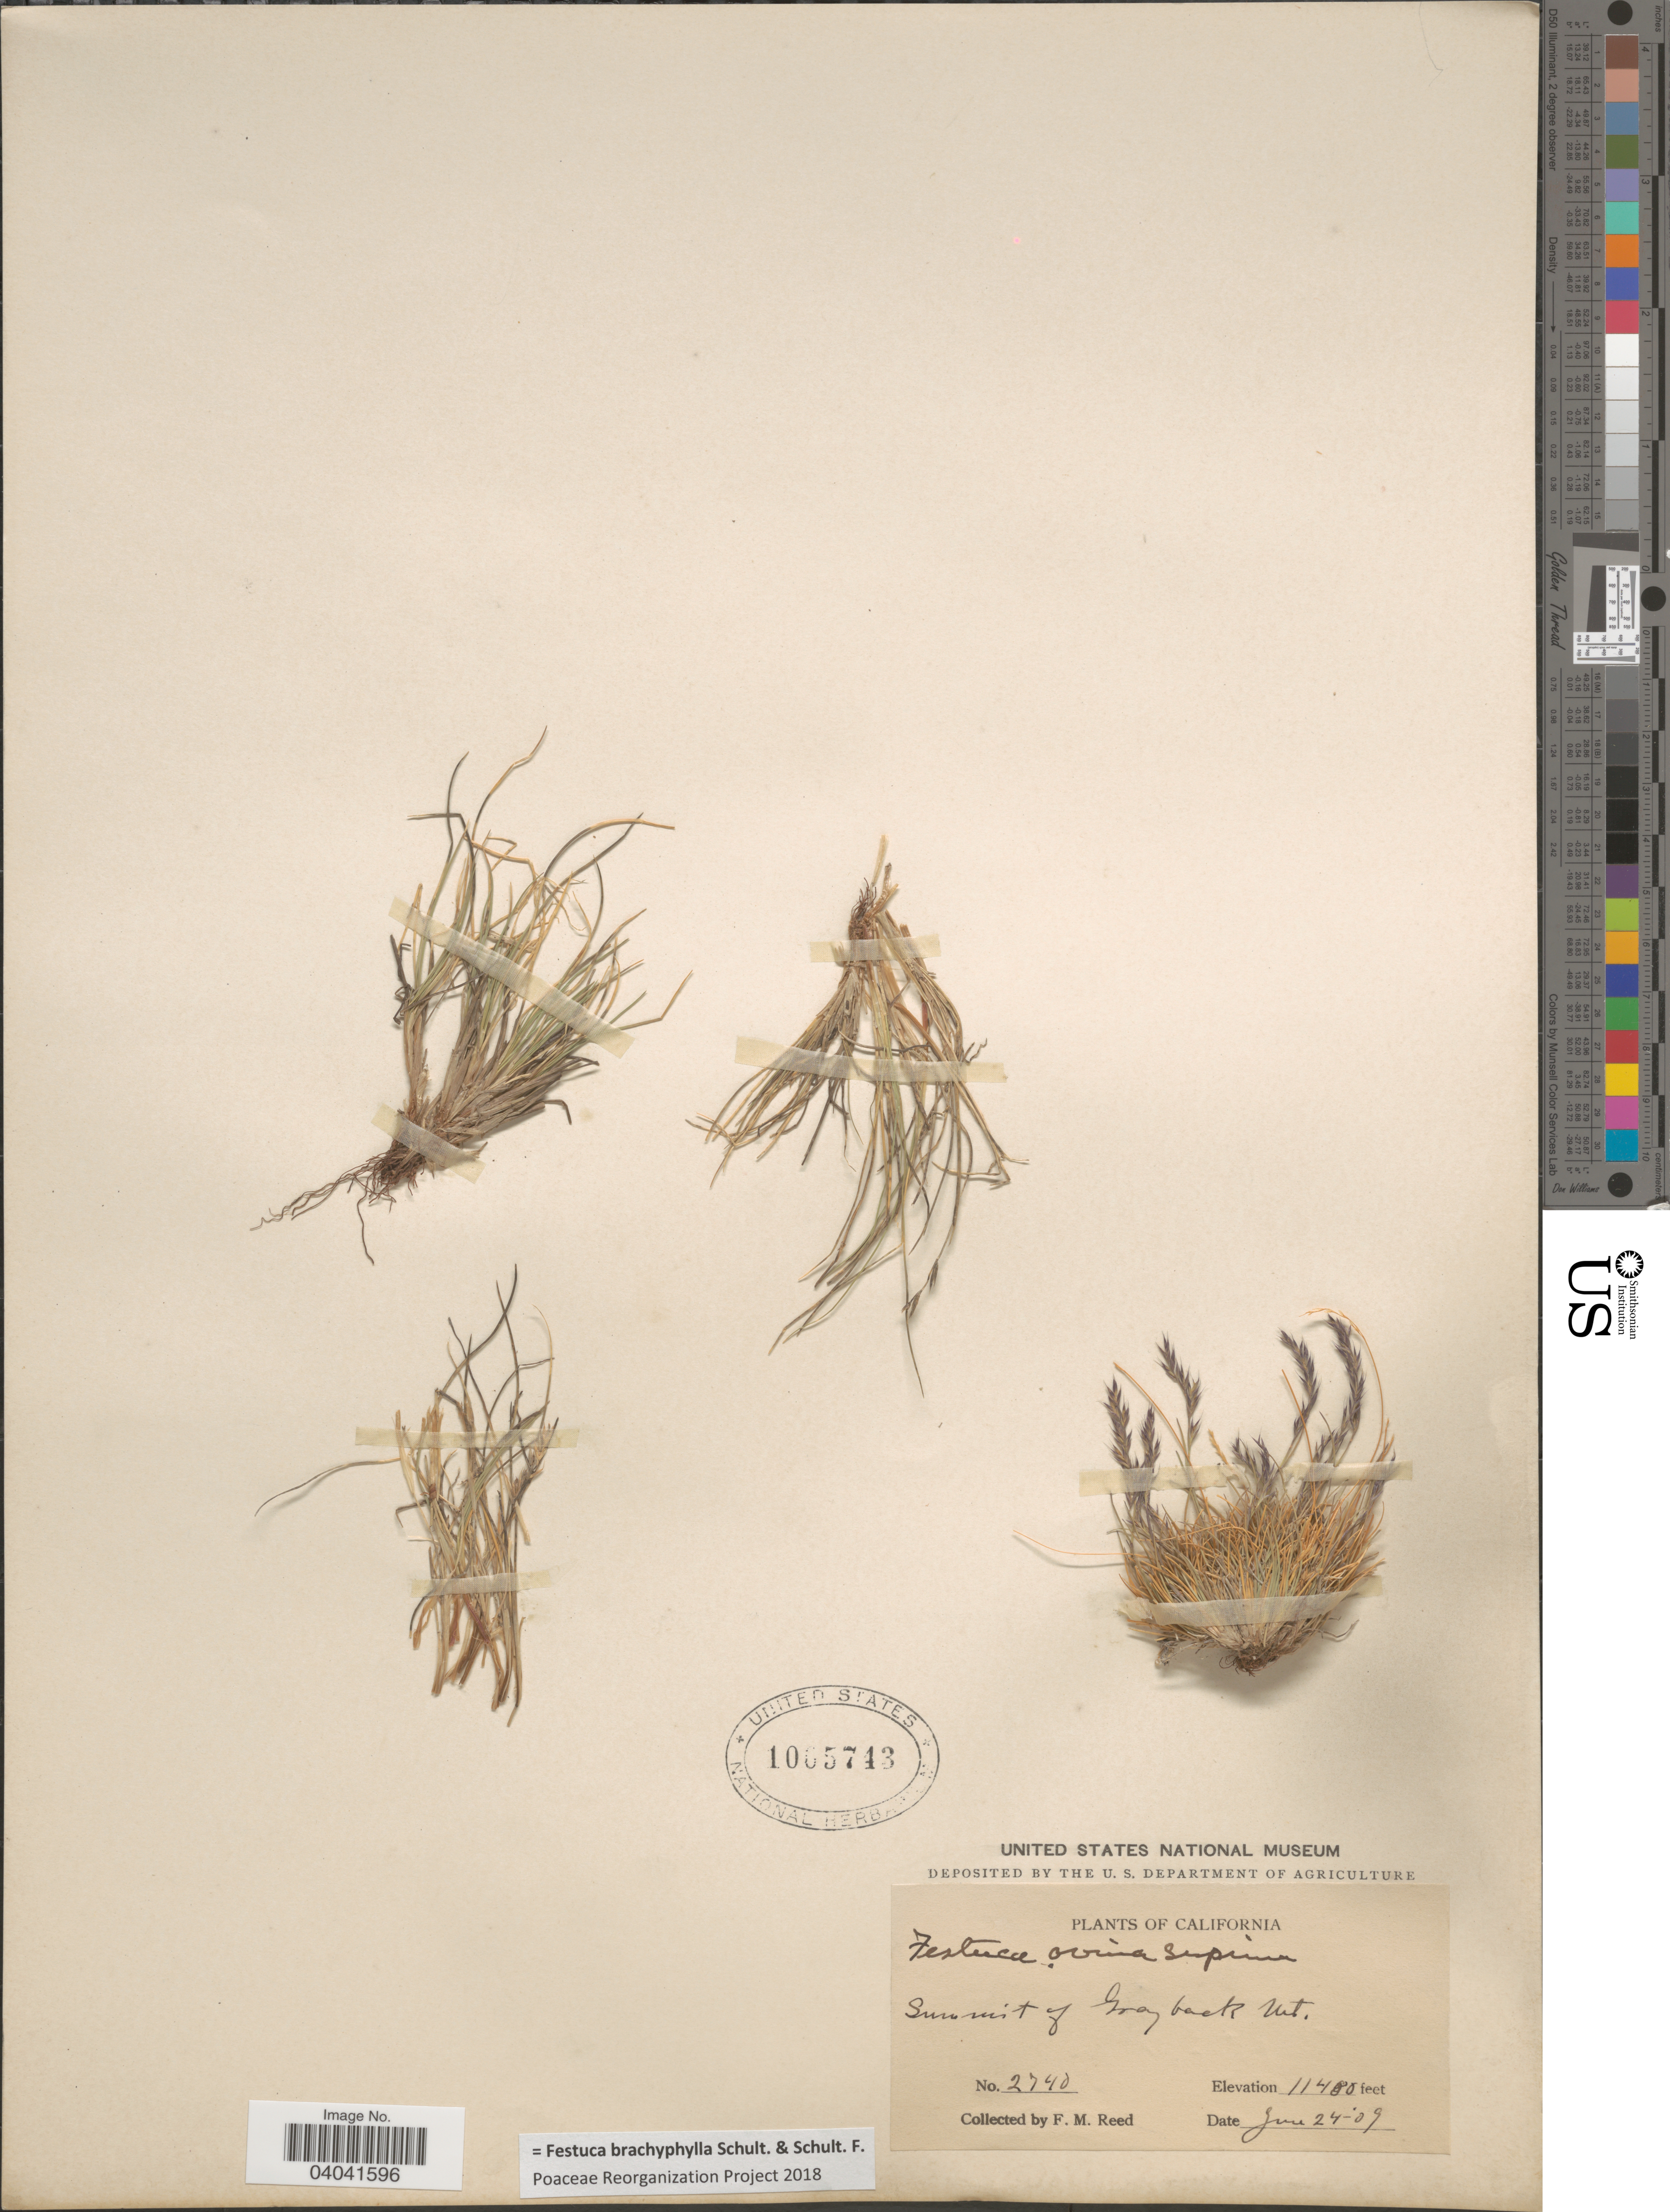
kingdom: Plantae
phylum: Tracheophyta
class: Liliopsida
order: Poales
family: Poaceae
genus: Festuca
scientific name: Festuca brachyphylla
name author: Schult. & Schult. f.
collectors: F. Reed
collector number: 2740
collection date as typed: Transcribed d/m/y: 24/6/9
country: United States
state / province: California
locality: Summit of Gray Back Mt.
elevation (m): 3499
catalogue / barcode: US 1065743